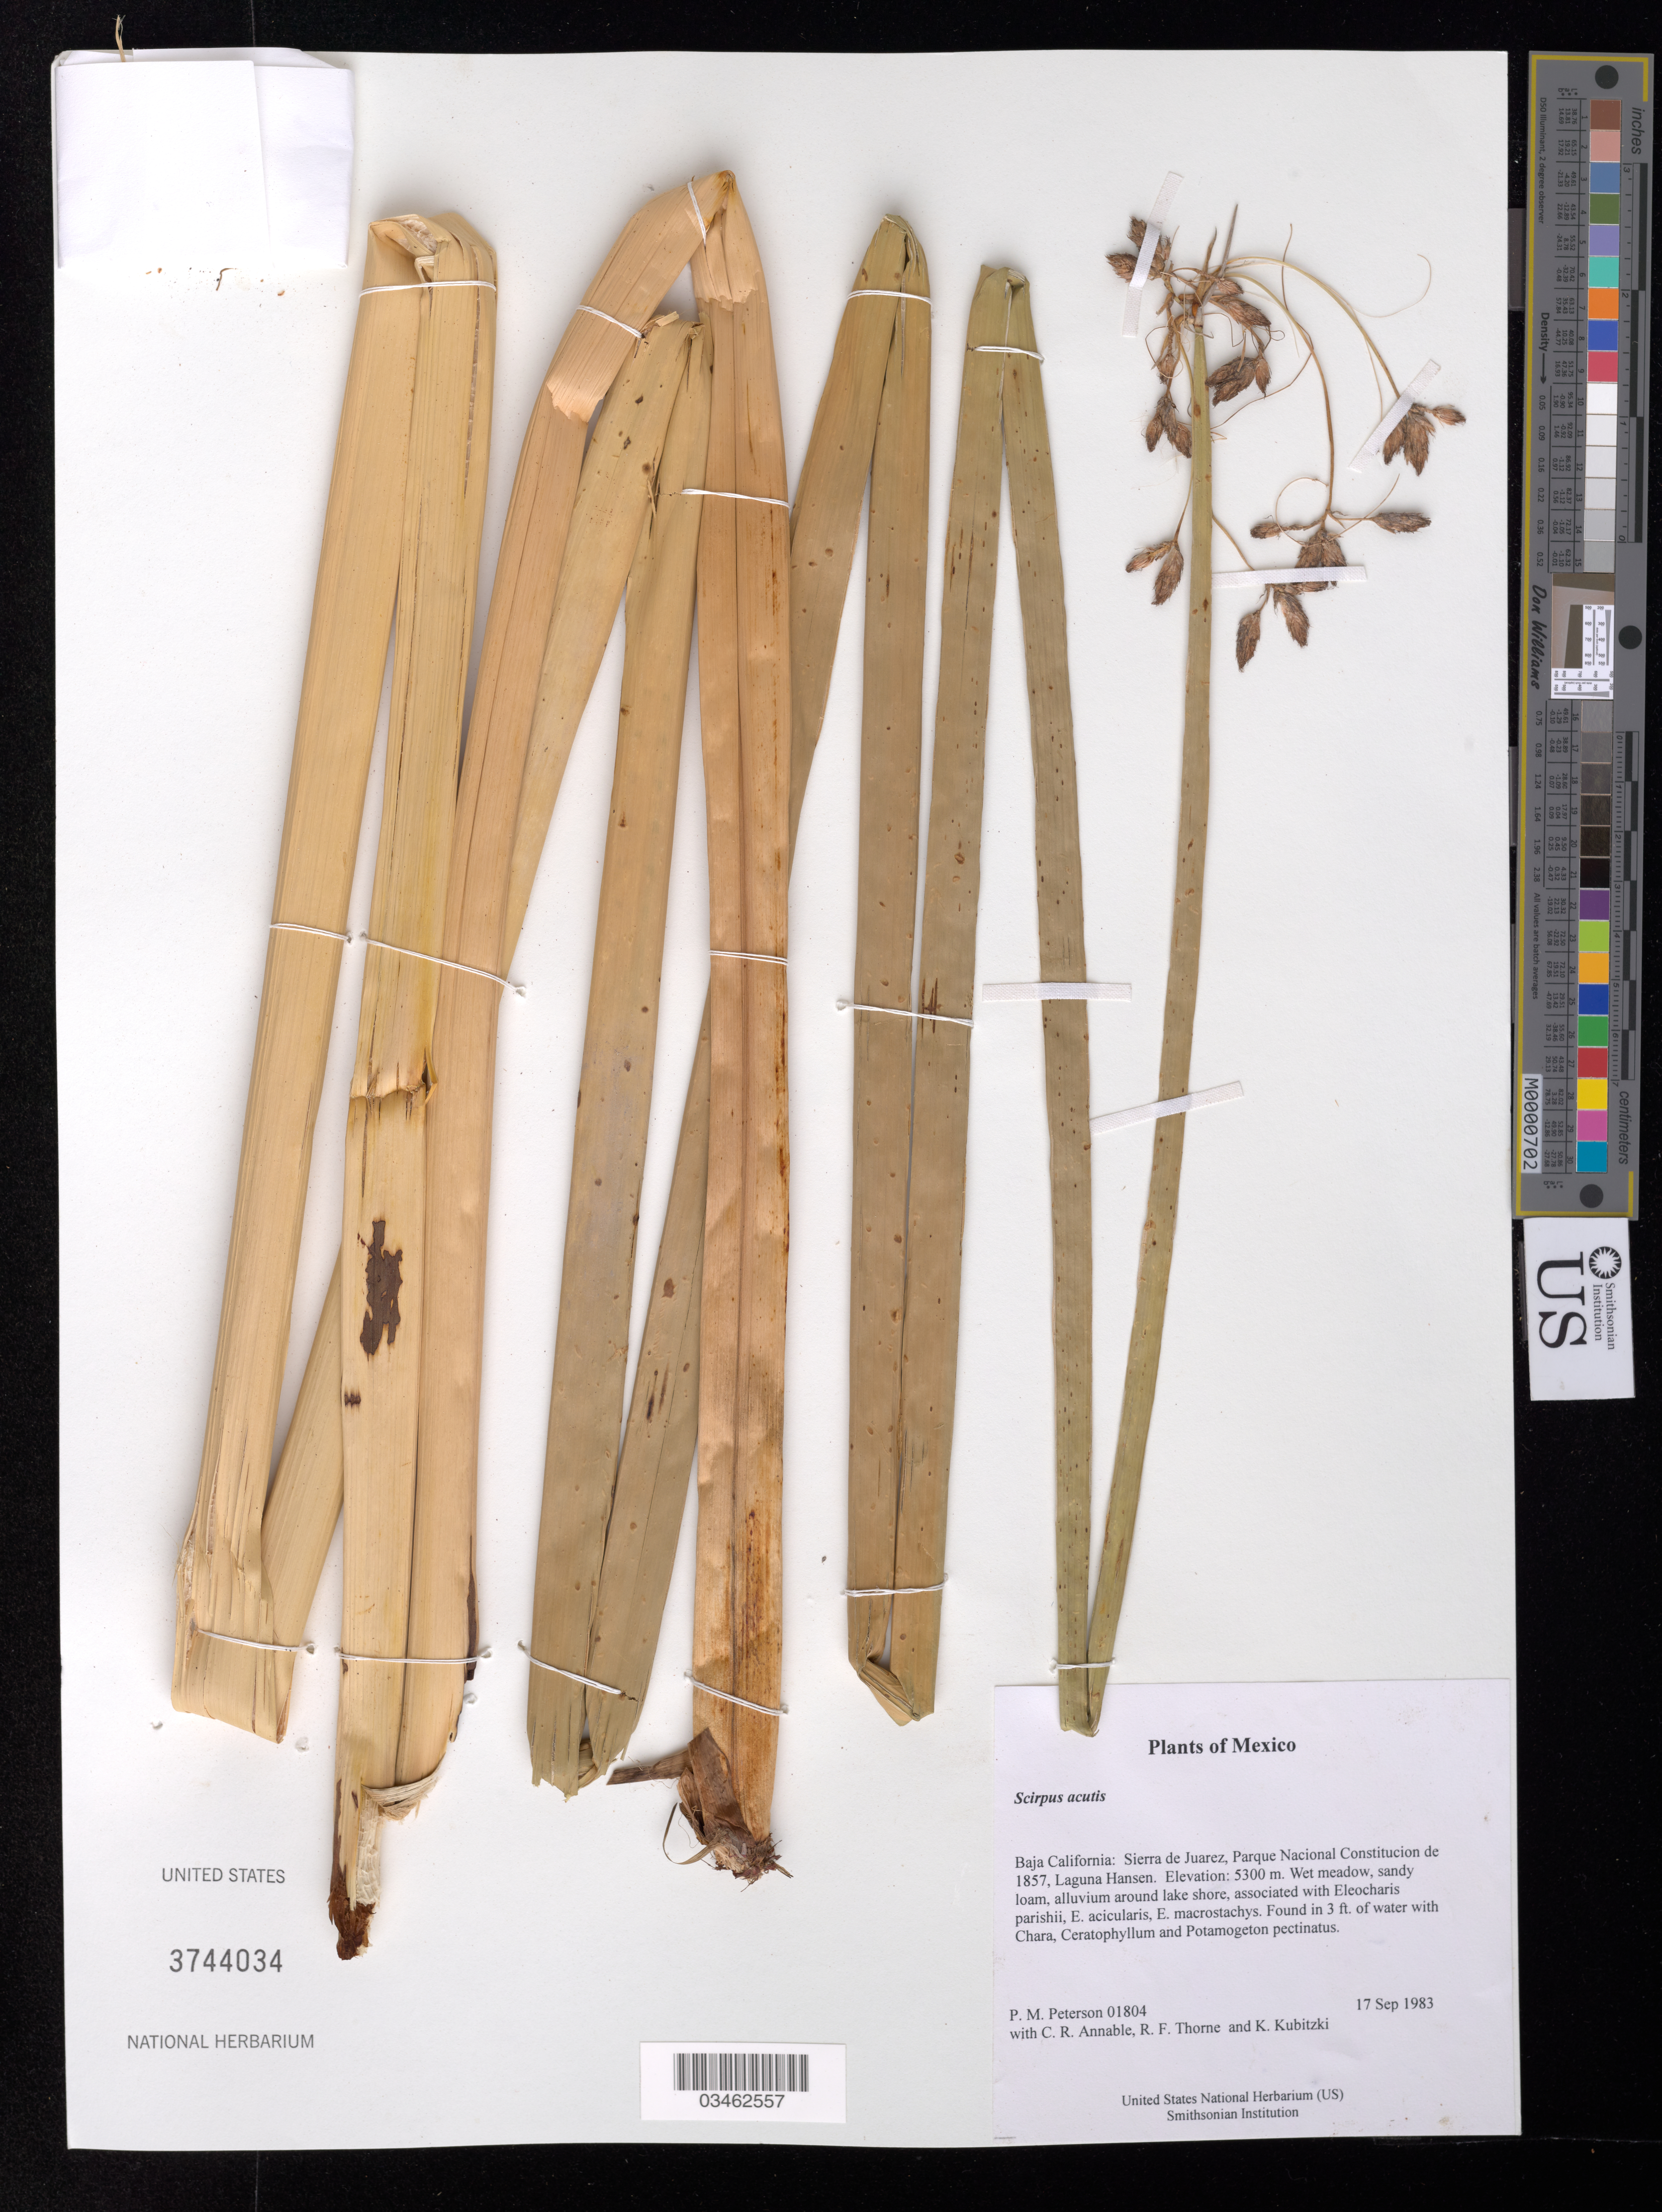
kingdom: Plantae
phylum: Tracheophyta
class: Liliopsida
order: Poales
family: Cyperaceae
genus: Schoenoplectus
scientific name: Schoenoplectus sp.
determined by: Strong, Mark T., (BOT), Smithsonian Institution - National Museum of Natural History (UNITED STATES)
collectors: P. M. Peterson, C. R. Annable, R. F. Thorne & K. Kubitzki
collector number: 01804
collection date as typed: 17 Sep 1983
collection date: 1983-09-17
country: Mexico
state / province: Baja California Norte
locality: Sierra de Juarez, Parque Nacional Constitucion de 1857, Laguna Hansen.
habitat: Wet meadow, sandy loam, alluvium around lake shore, associated with Eleocharis parishii, E. acicularis, E. macrostachys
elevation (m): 5300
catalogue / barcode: US 3744034